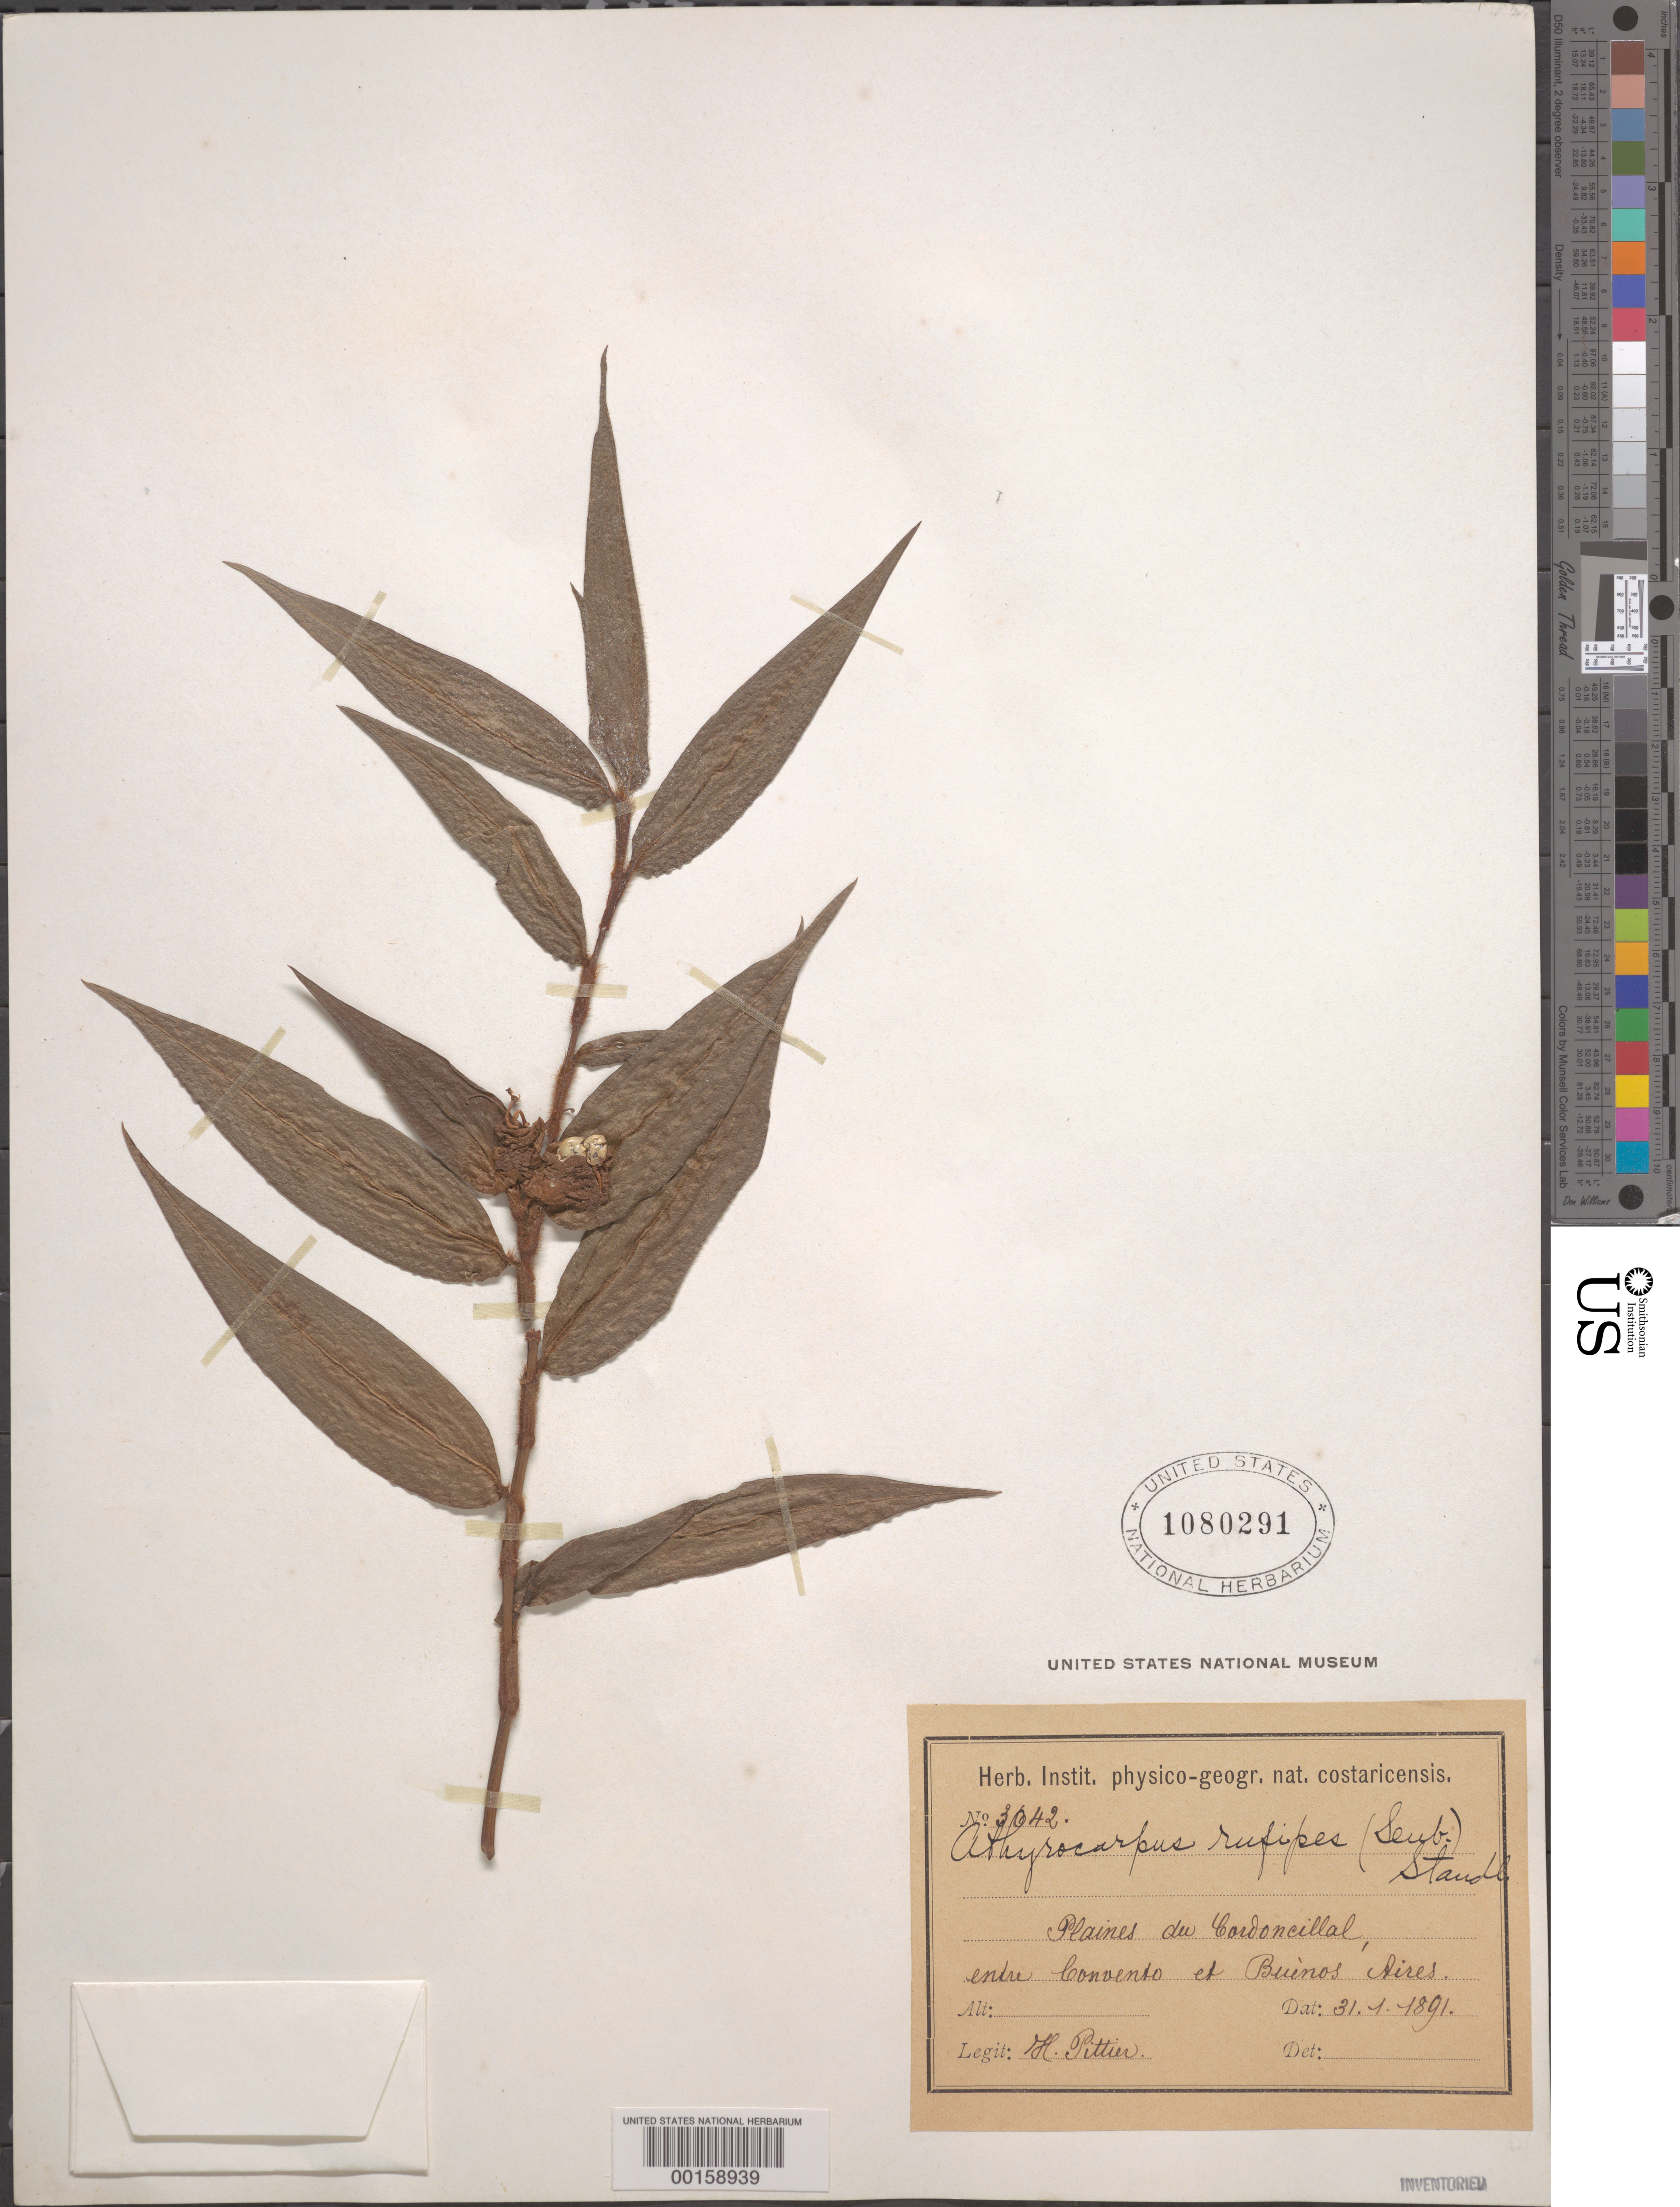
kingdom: Plantae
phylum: Tracheophyta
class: Liliopsida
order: Commelinales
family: Commelinaceae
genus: Commelina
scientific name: Commelina rufipes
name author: Seub.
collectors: H. F. Pittier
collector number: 3642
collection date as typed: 31 Jan 1891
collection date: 1891-01-31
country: Costa Rica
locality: Plaines de Cordoncillal between Convento and Buenos Aires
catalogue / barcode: US 1080291